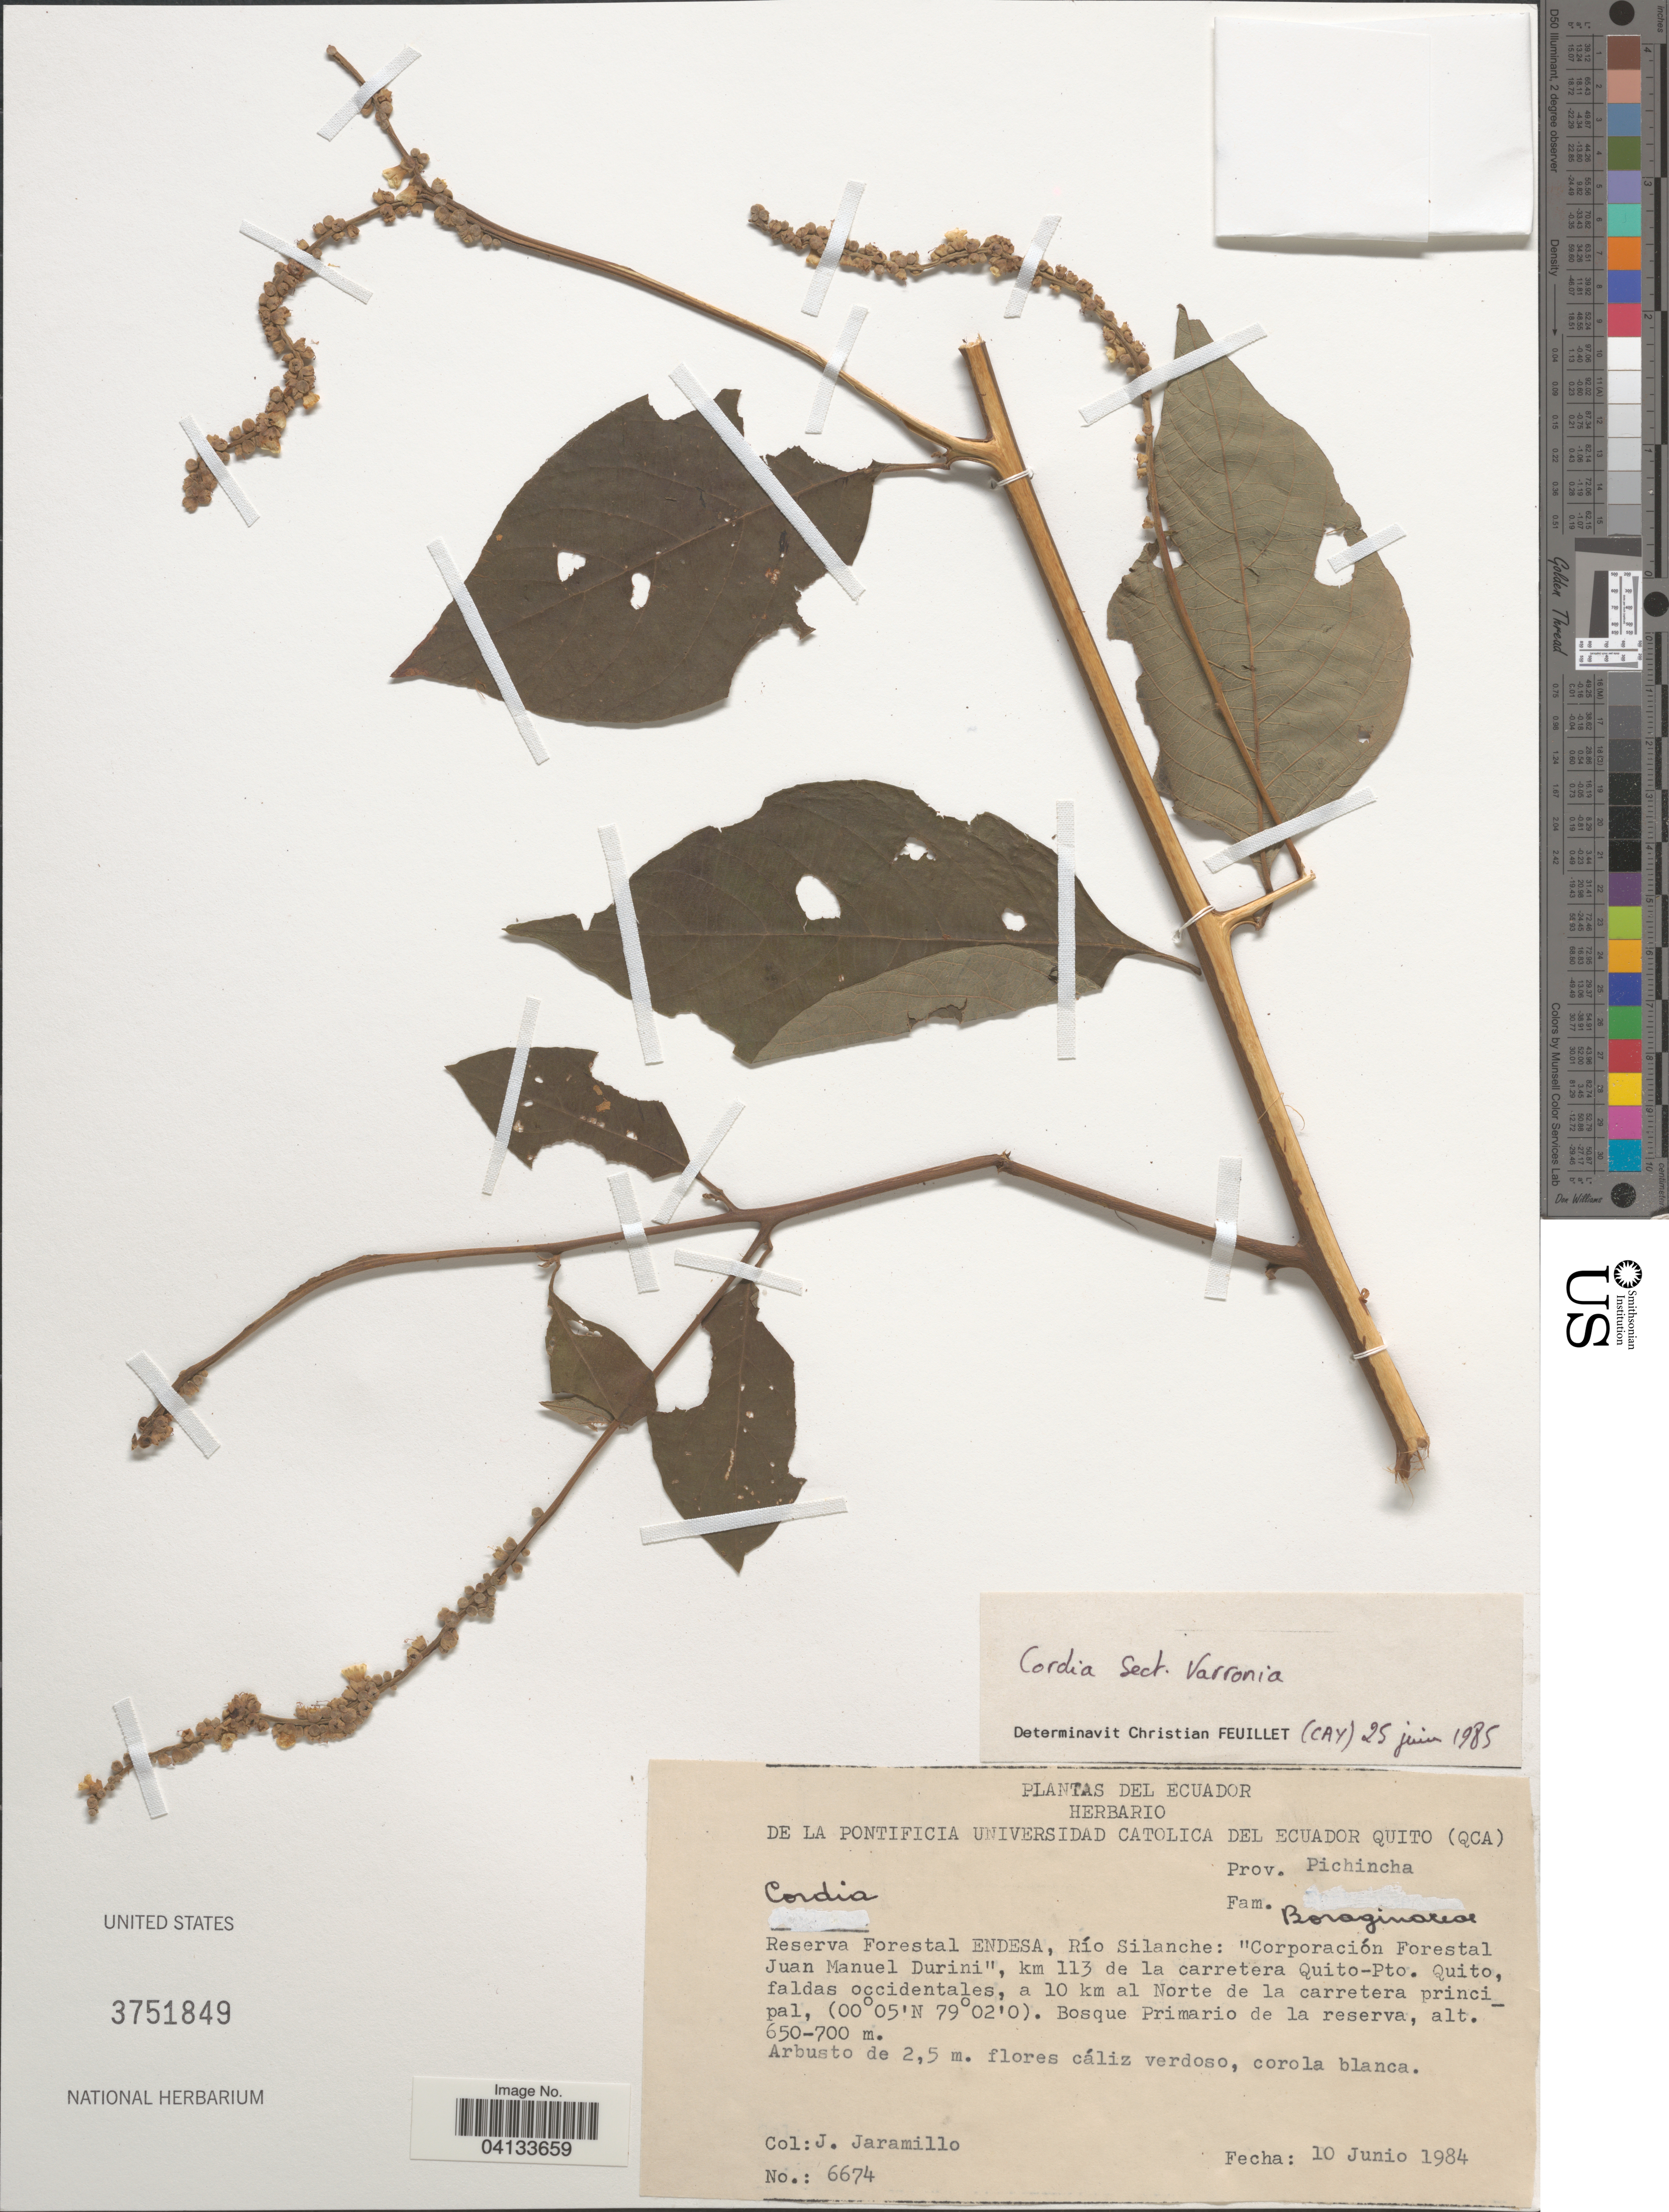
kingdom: Plantae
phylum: Tracheophyta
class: Magnoliopsida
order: Boraginales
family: Cordiaceae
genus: Cordia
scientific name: Cordia sp.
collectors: J. Jaramillo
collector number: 6674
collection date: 1984-06-10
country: Ecuador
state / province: Pichincha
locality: Reserva Forestal ENDESA, Río Silanche: "Corporación Forestal Juan Manuel Durini", km 113 de la carretera Quito-Pto. Quito, faldas occidentales, a 10 km al Norte de la carretera principal.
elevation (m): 650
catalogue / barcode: US 3751849